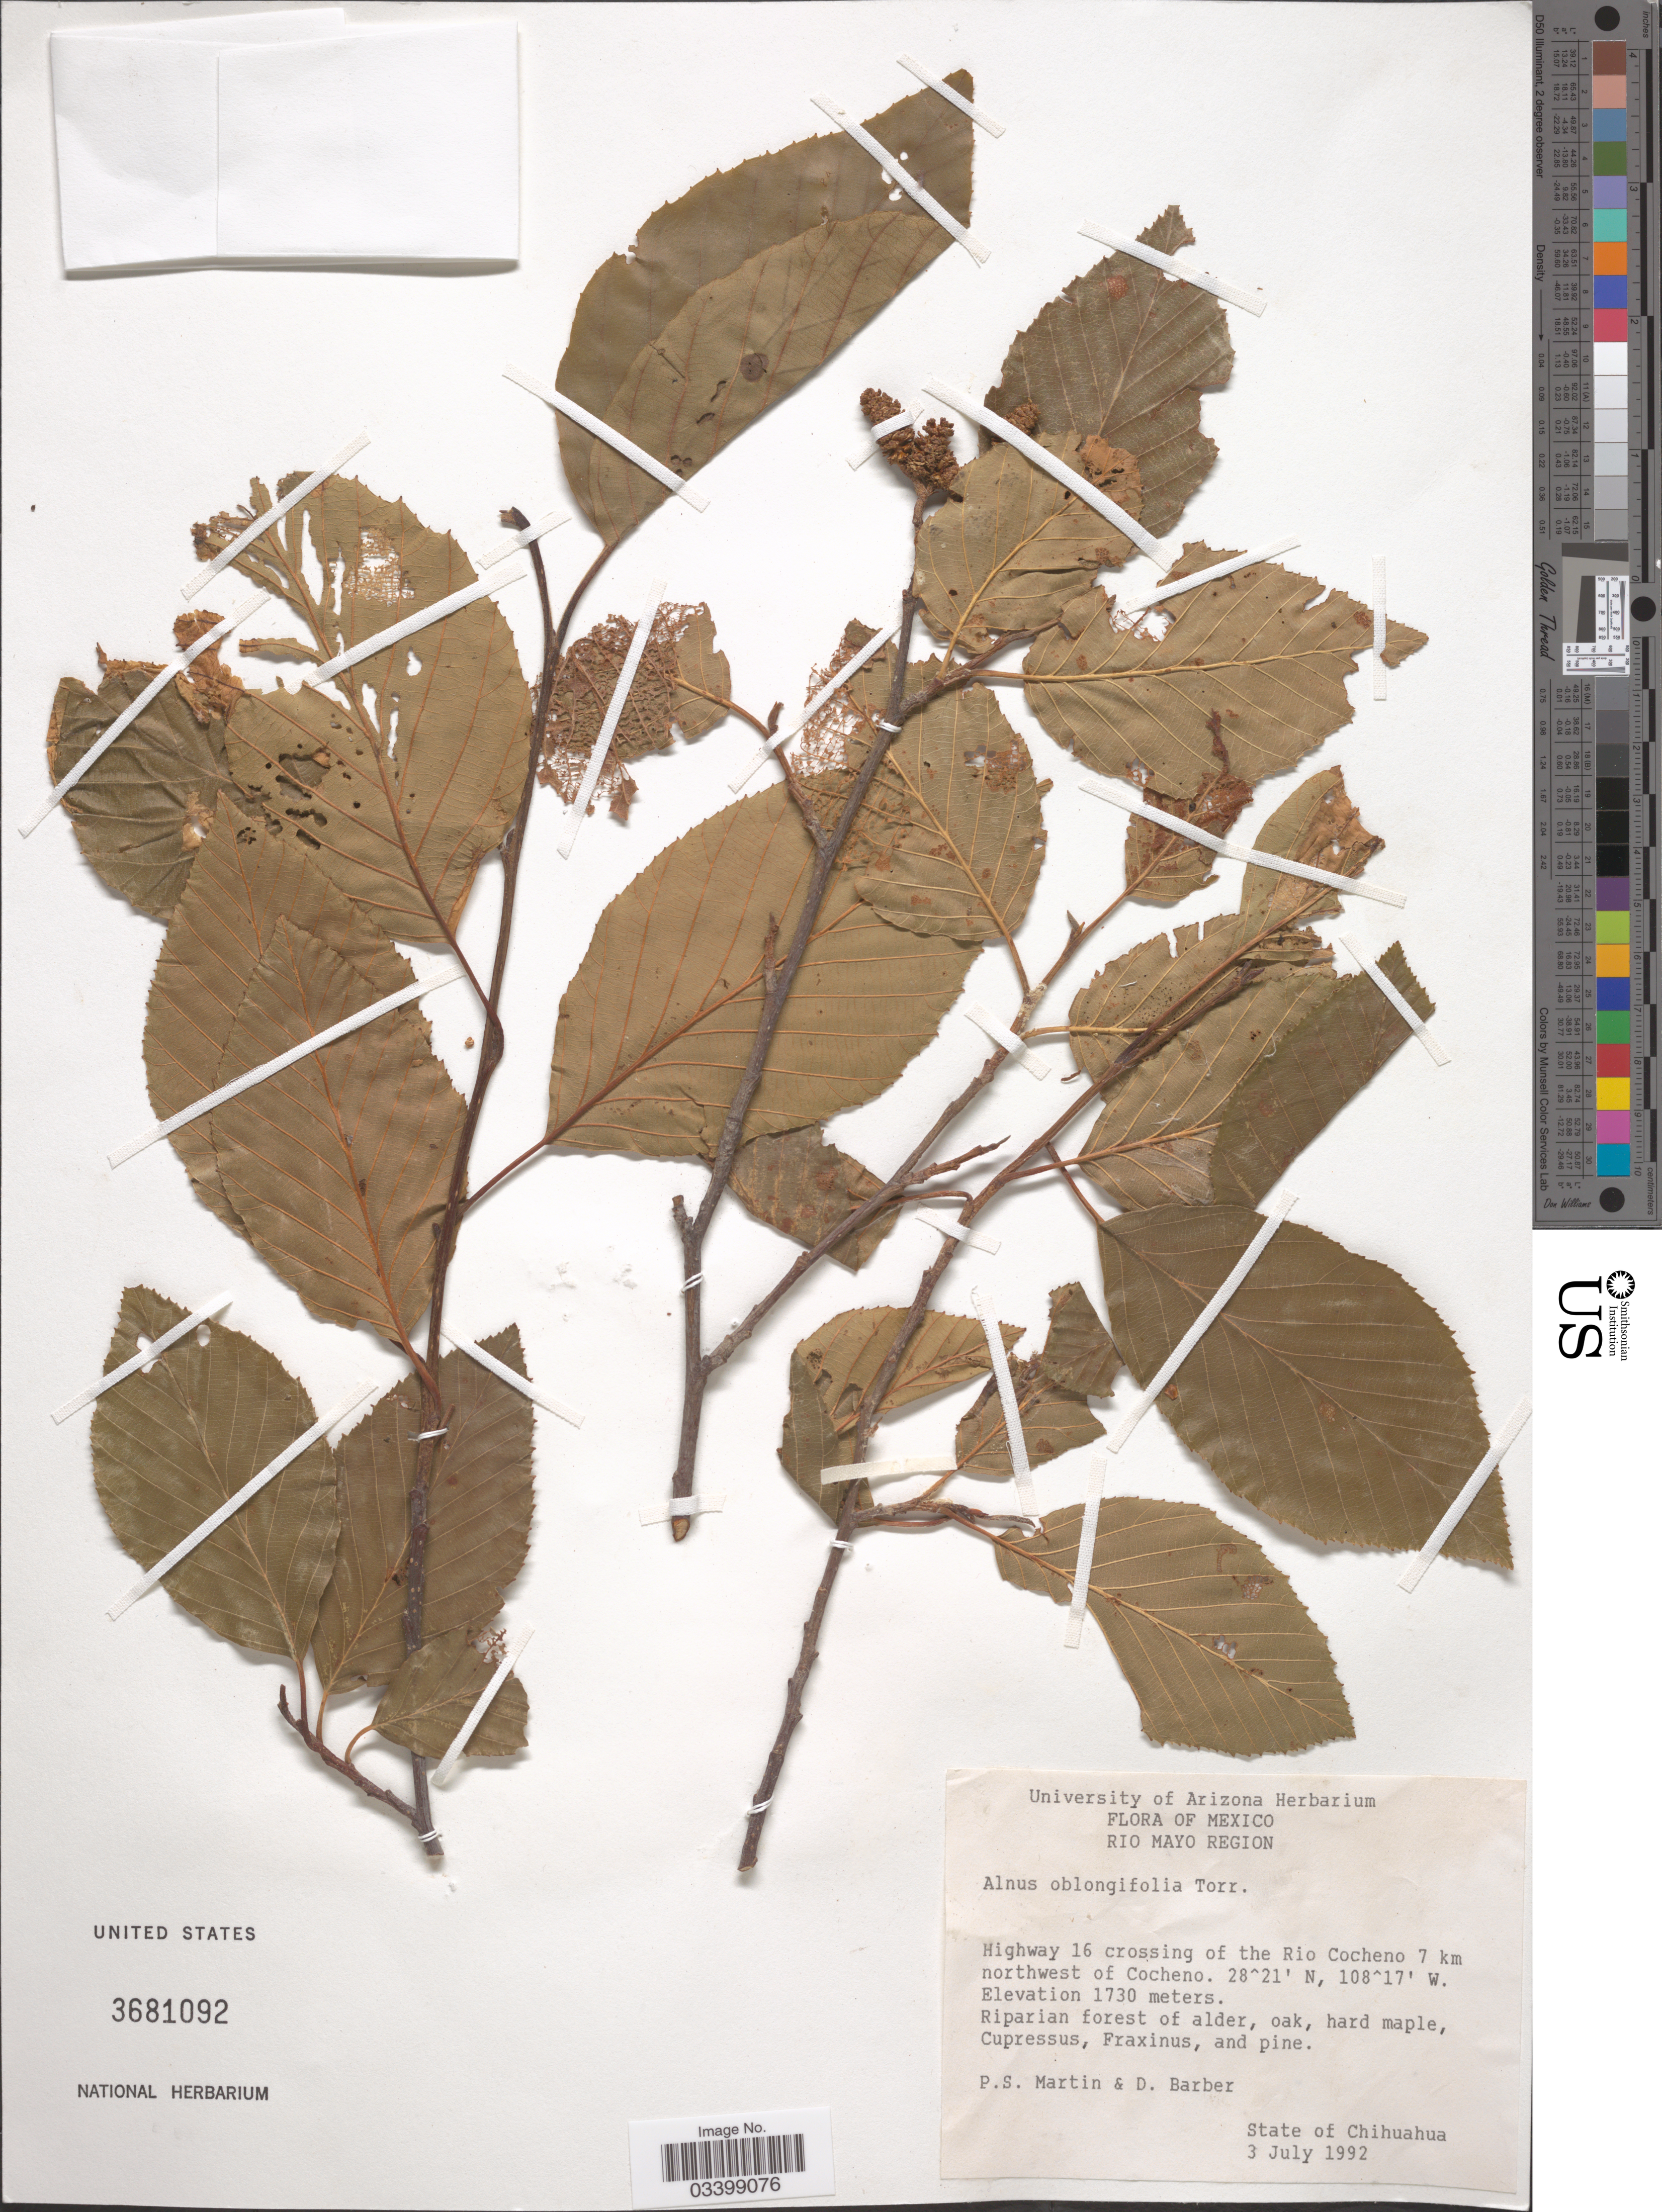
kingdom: Plantae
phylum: Tracheophyta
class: Magnoliopsida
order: Fagales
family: Betulaceae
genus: Alnus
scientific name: Alnus oblongifolia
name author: Torr. in Emory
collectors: P. S. Martin & D. Barber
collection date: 1992-07-03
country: Mexico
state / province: Chihuahua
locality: Rio Mayo Region. Highway 16 crossing of the Rio Cocheno 7 km northwest of Cocheno.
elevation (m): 1730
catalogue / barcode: US 3681092